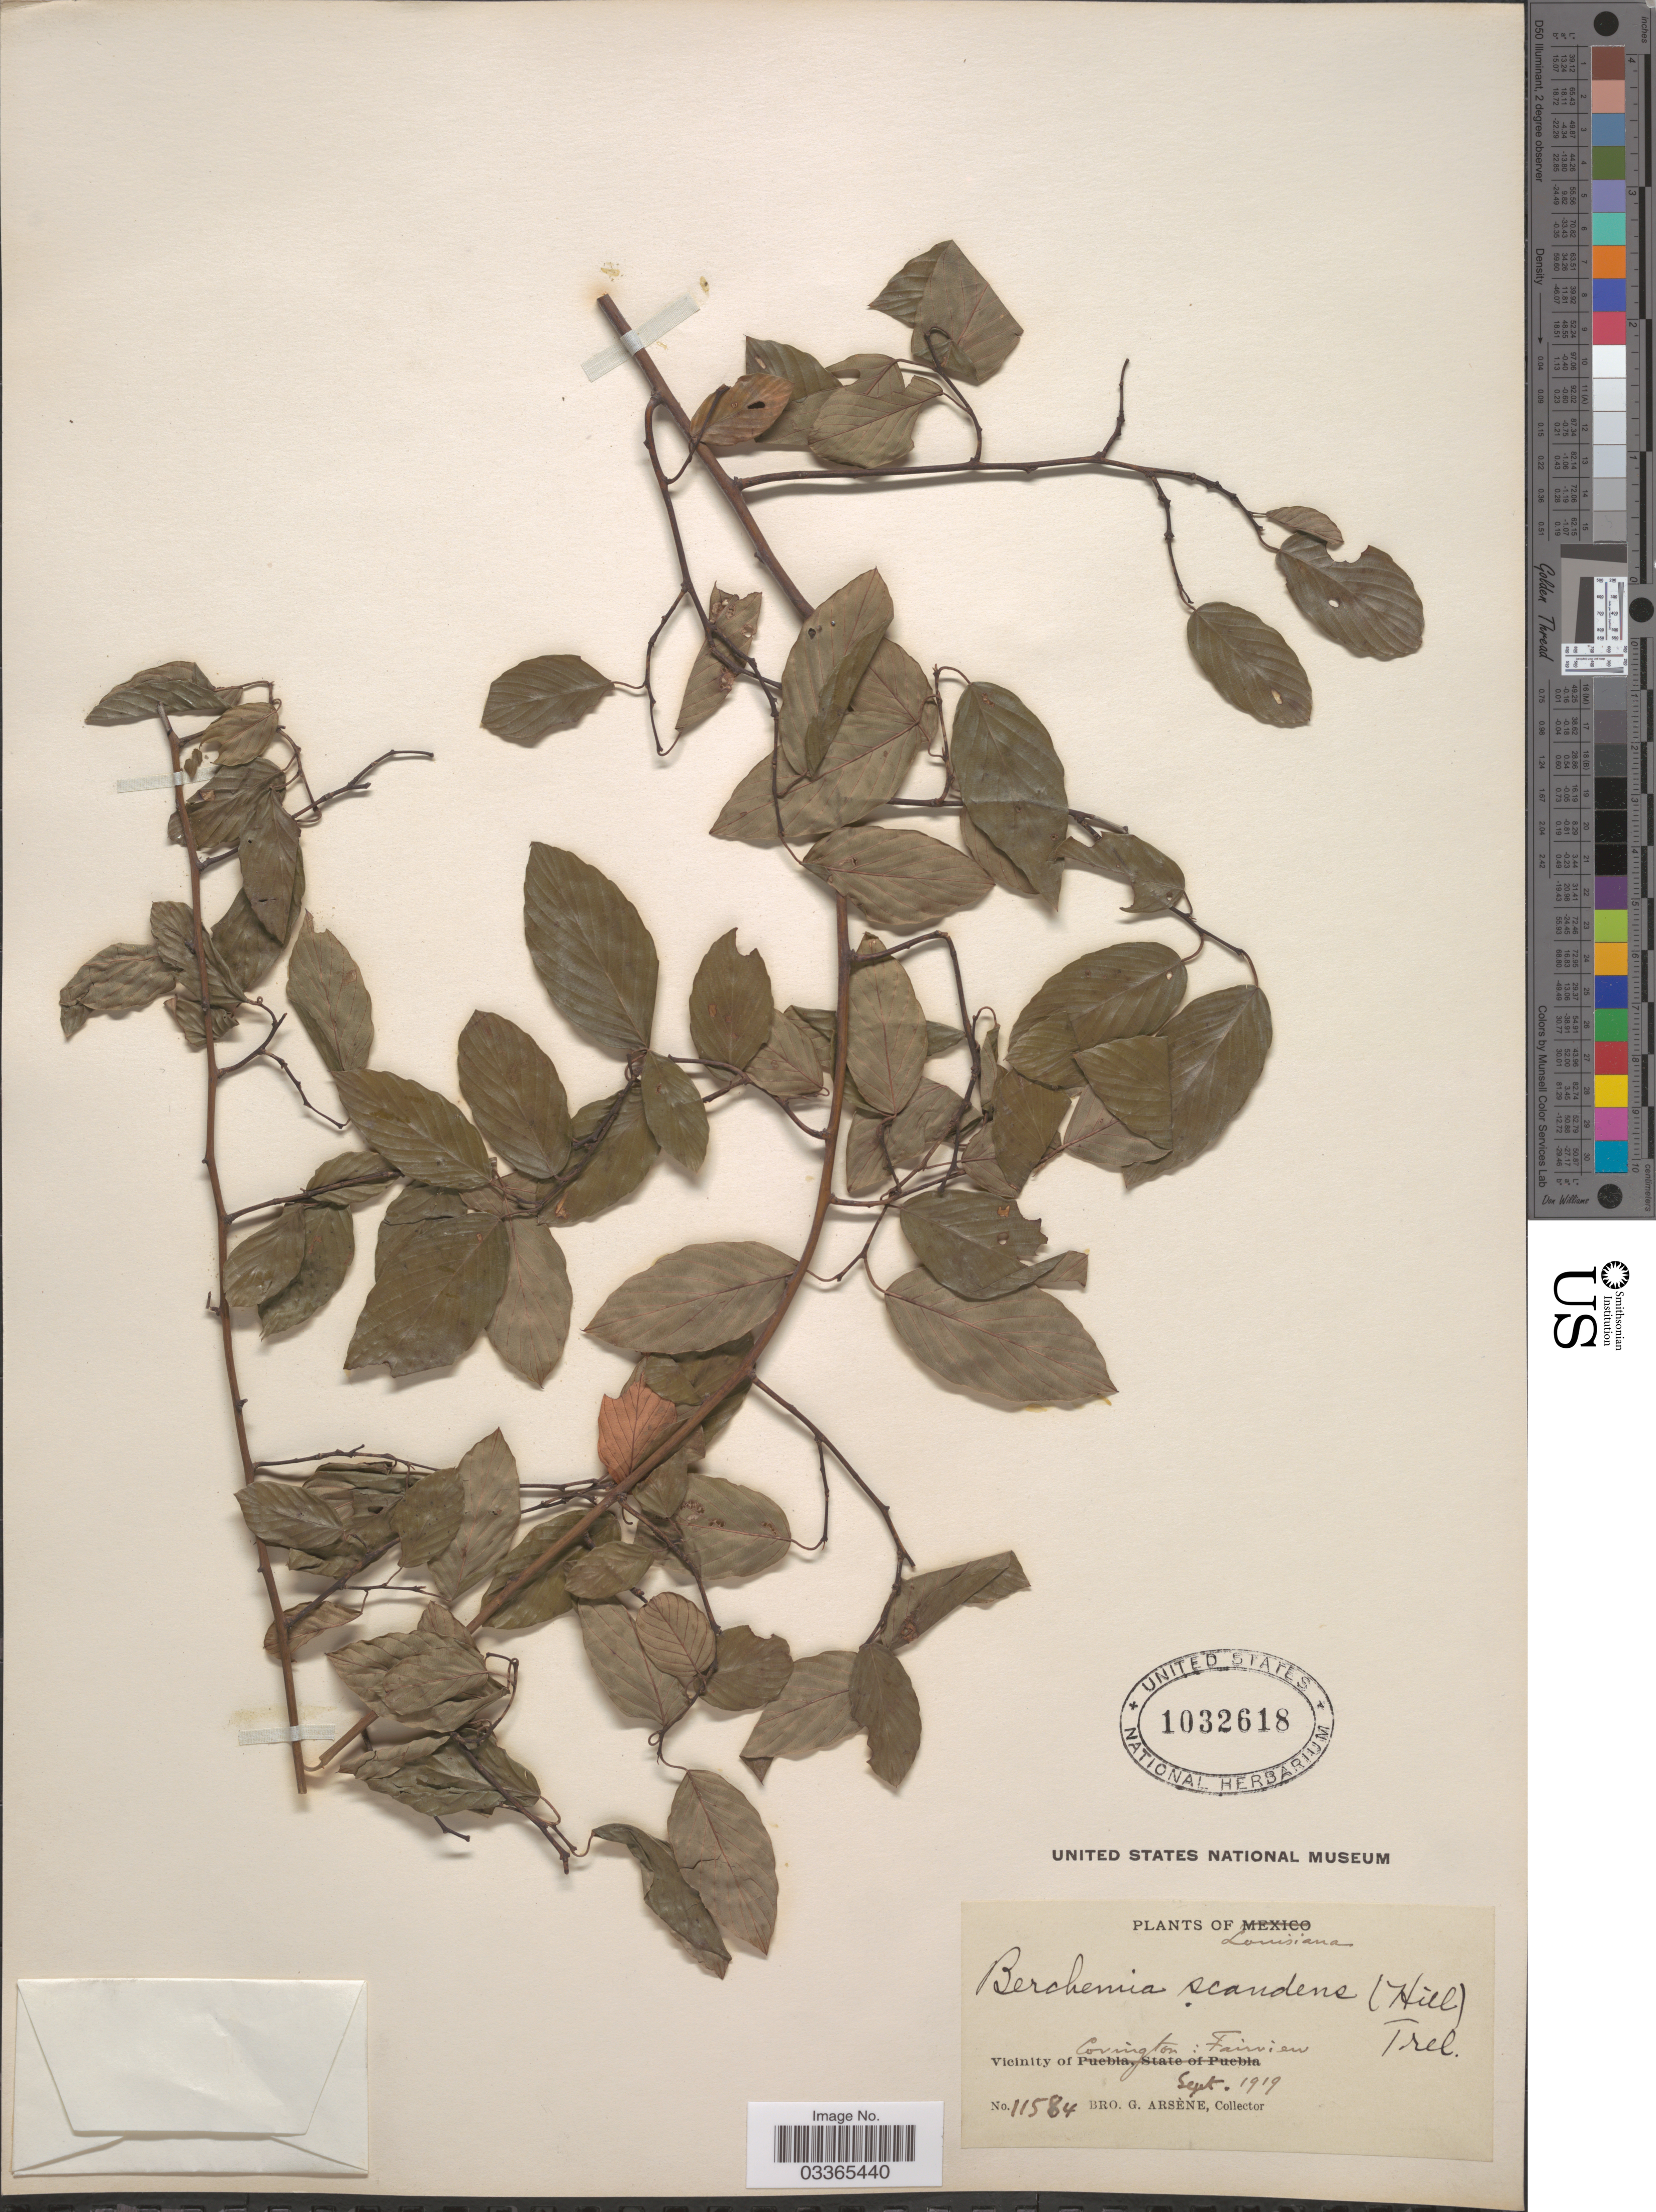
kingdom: Plantae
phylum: Tracheophyta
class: Magnoliopsida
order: Rosales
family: Rhamnaceae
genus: Berchemia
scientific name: Berchemia scandens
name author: (Hill) K. Koch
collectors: Bro. G. Arsène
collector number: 11584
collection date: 1919-09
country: United States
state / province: Louisiana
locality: Vicinity of Covington: Fairview.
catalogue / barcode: US 1032618